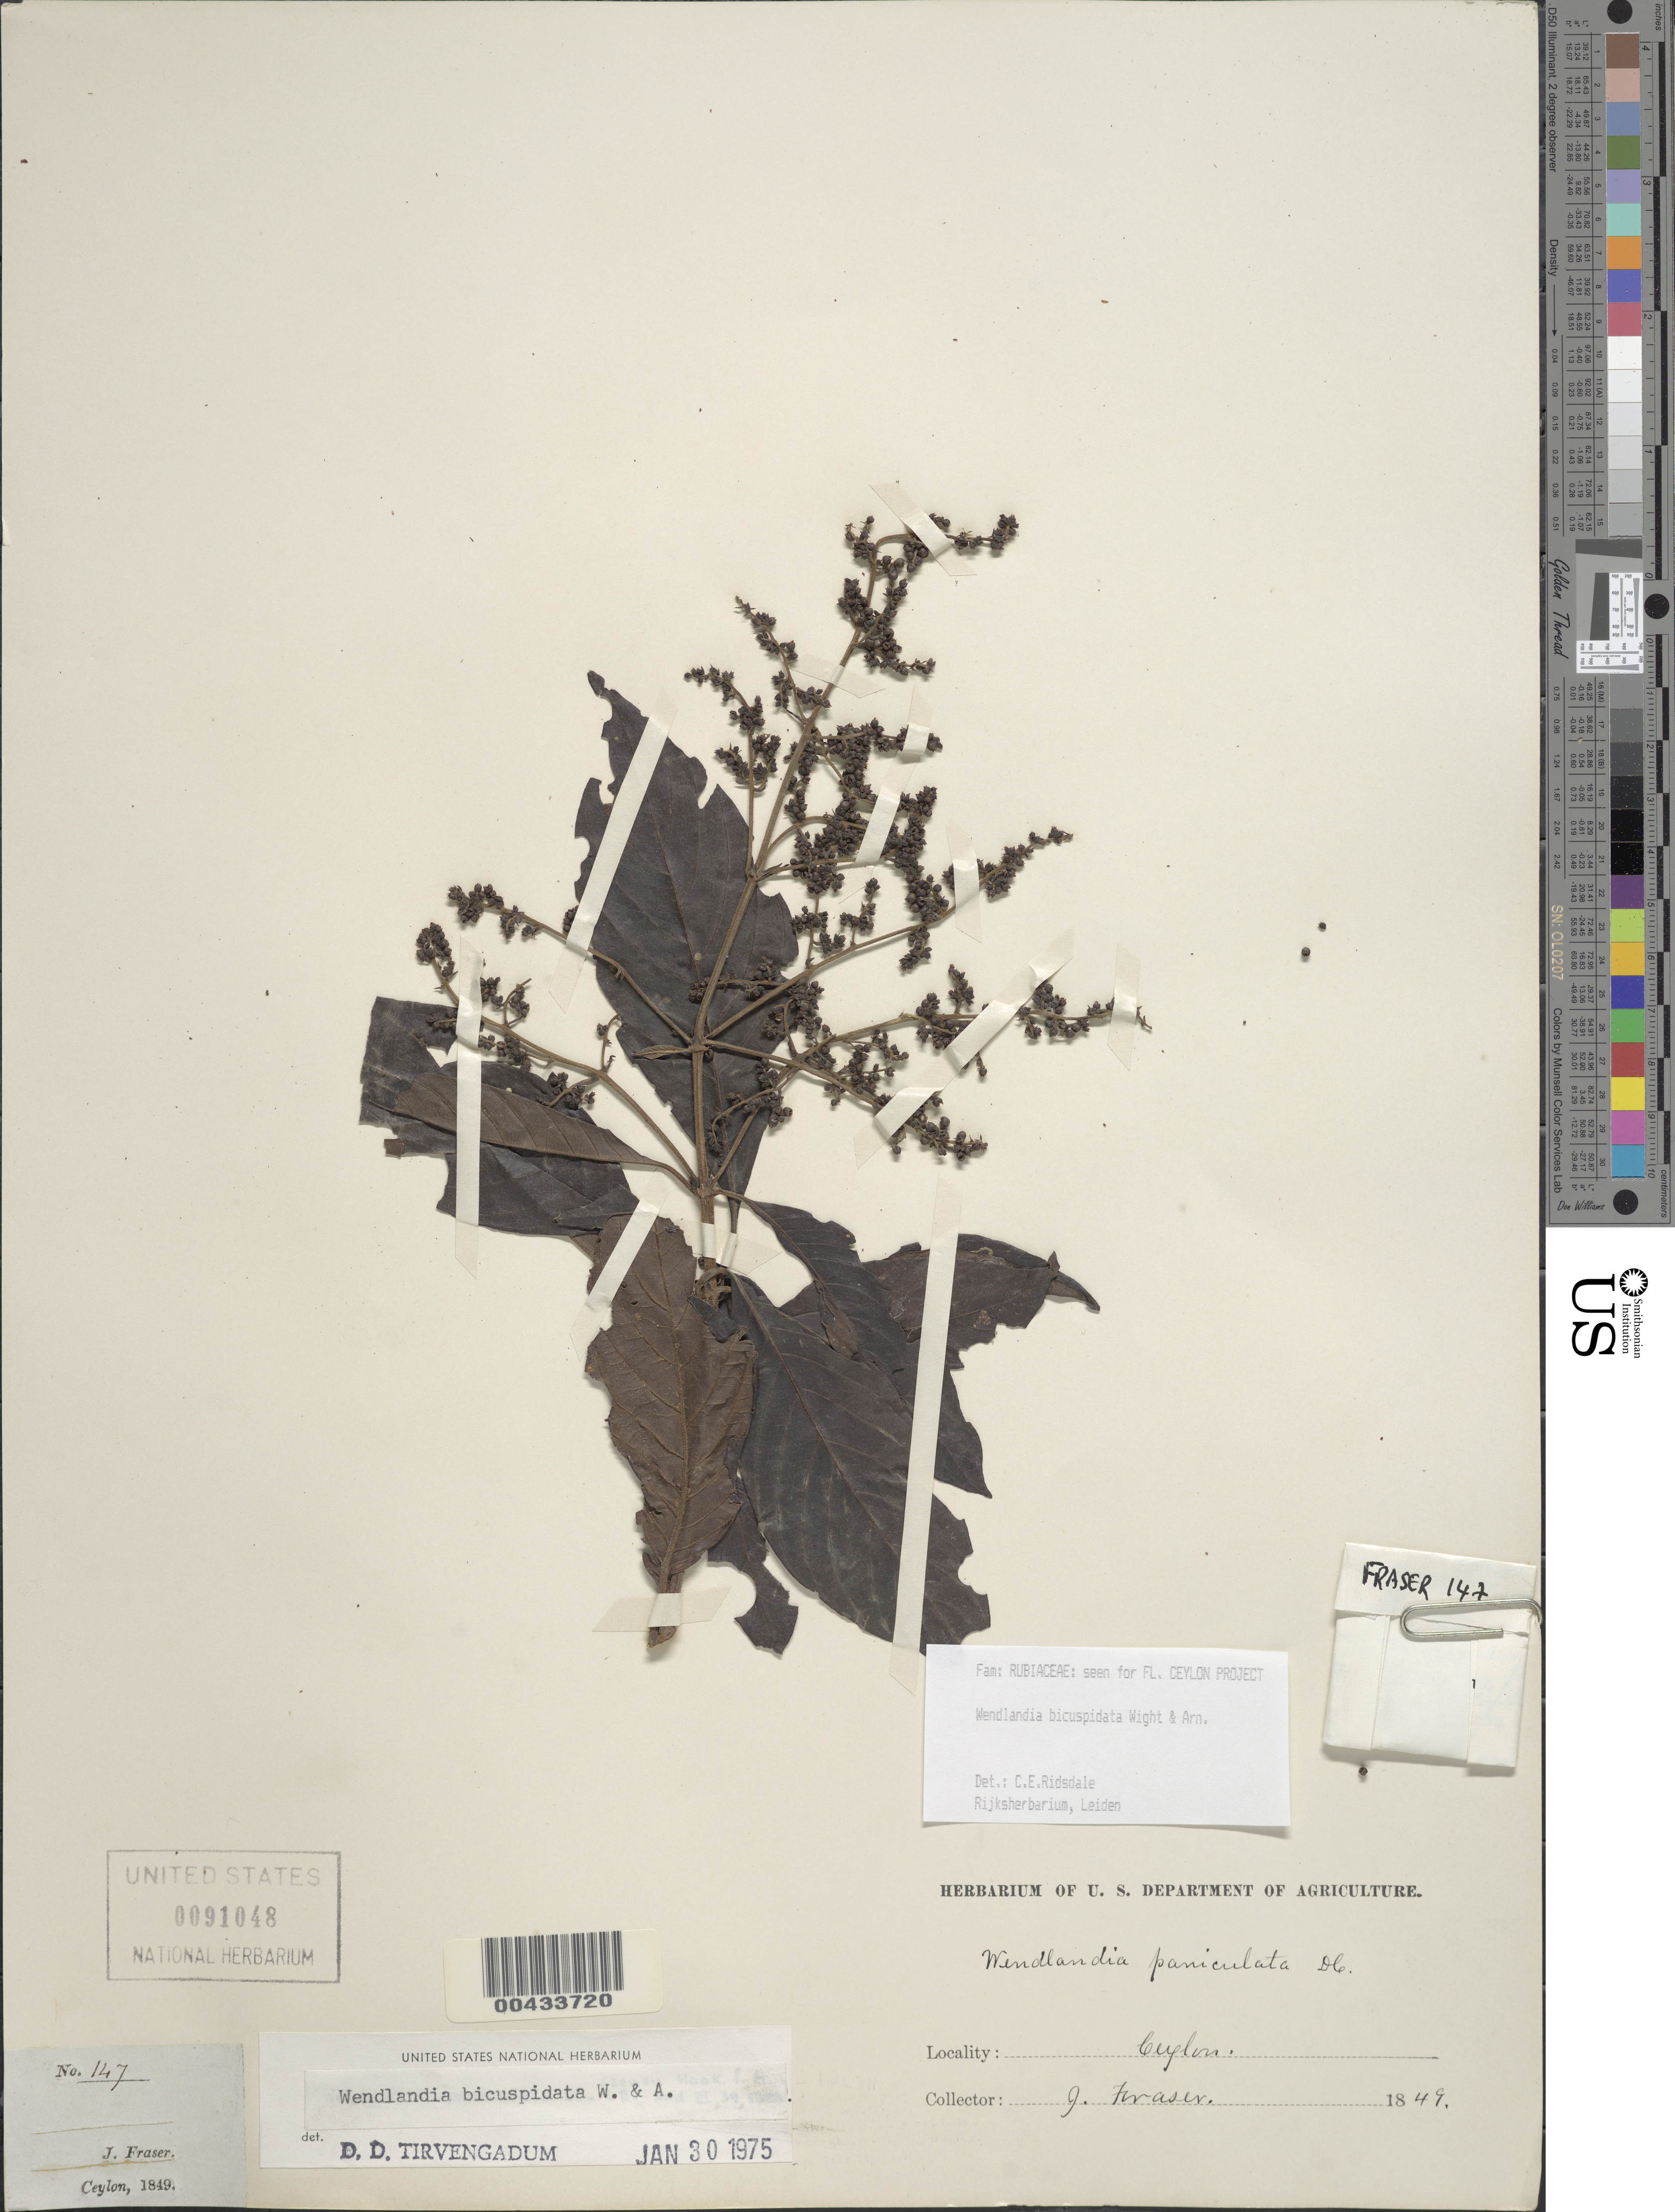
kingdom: Plantae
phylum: Tracheophyta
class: Magnoliopsida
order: Gentianales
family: Rubiaceae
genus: Wendlandia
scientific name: Wendlandia bicuspidata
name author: Wight & Arn.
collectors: J. Fraser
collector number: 147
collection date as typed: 1849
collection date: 1849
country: Sri Lanka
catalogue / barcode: US 91048